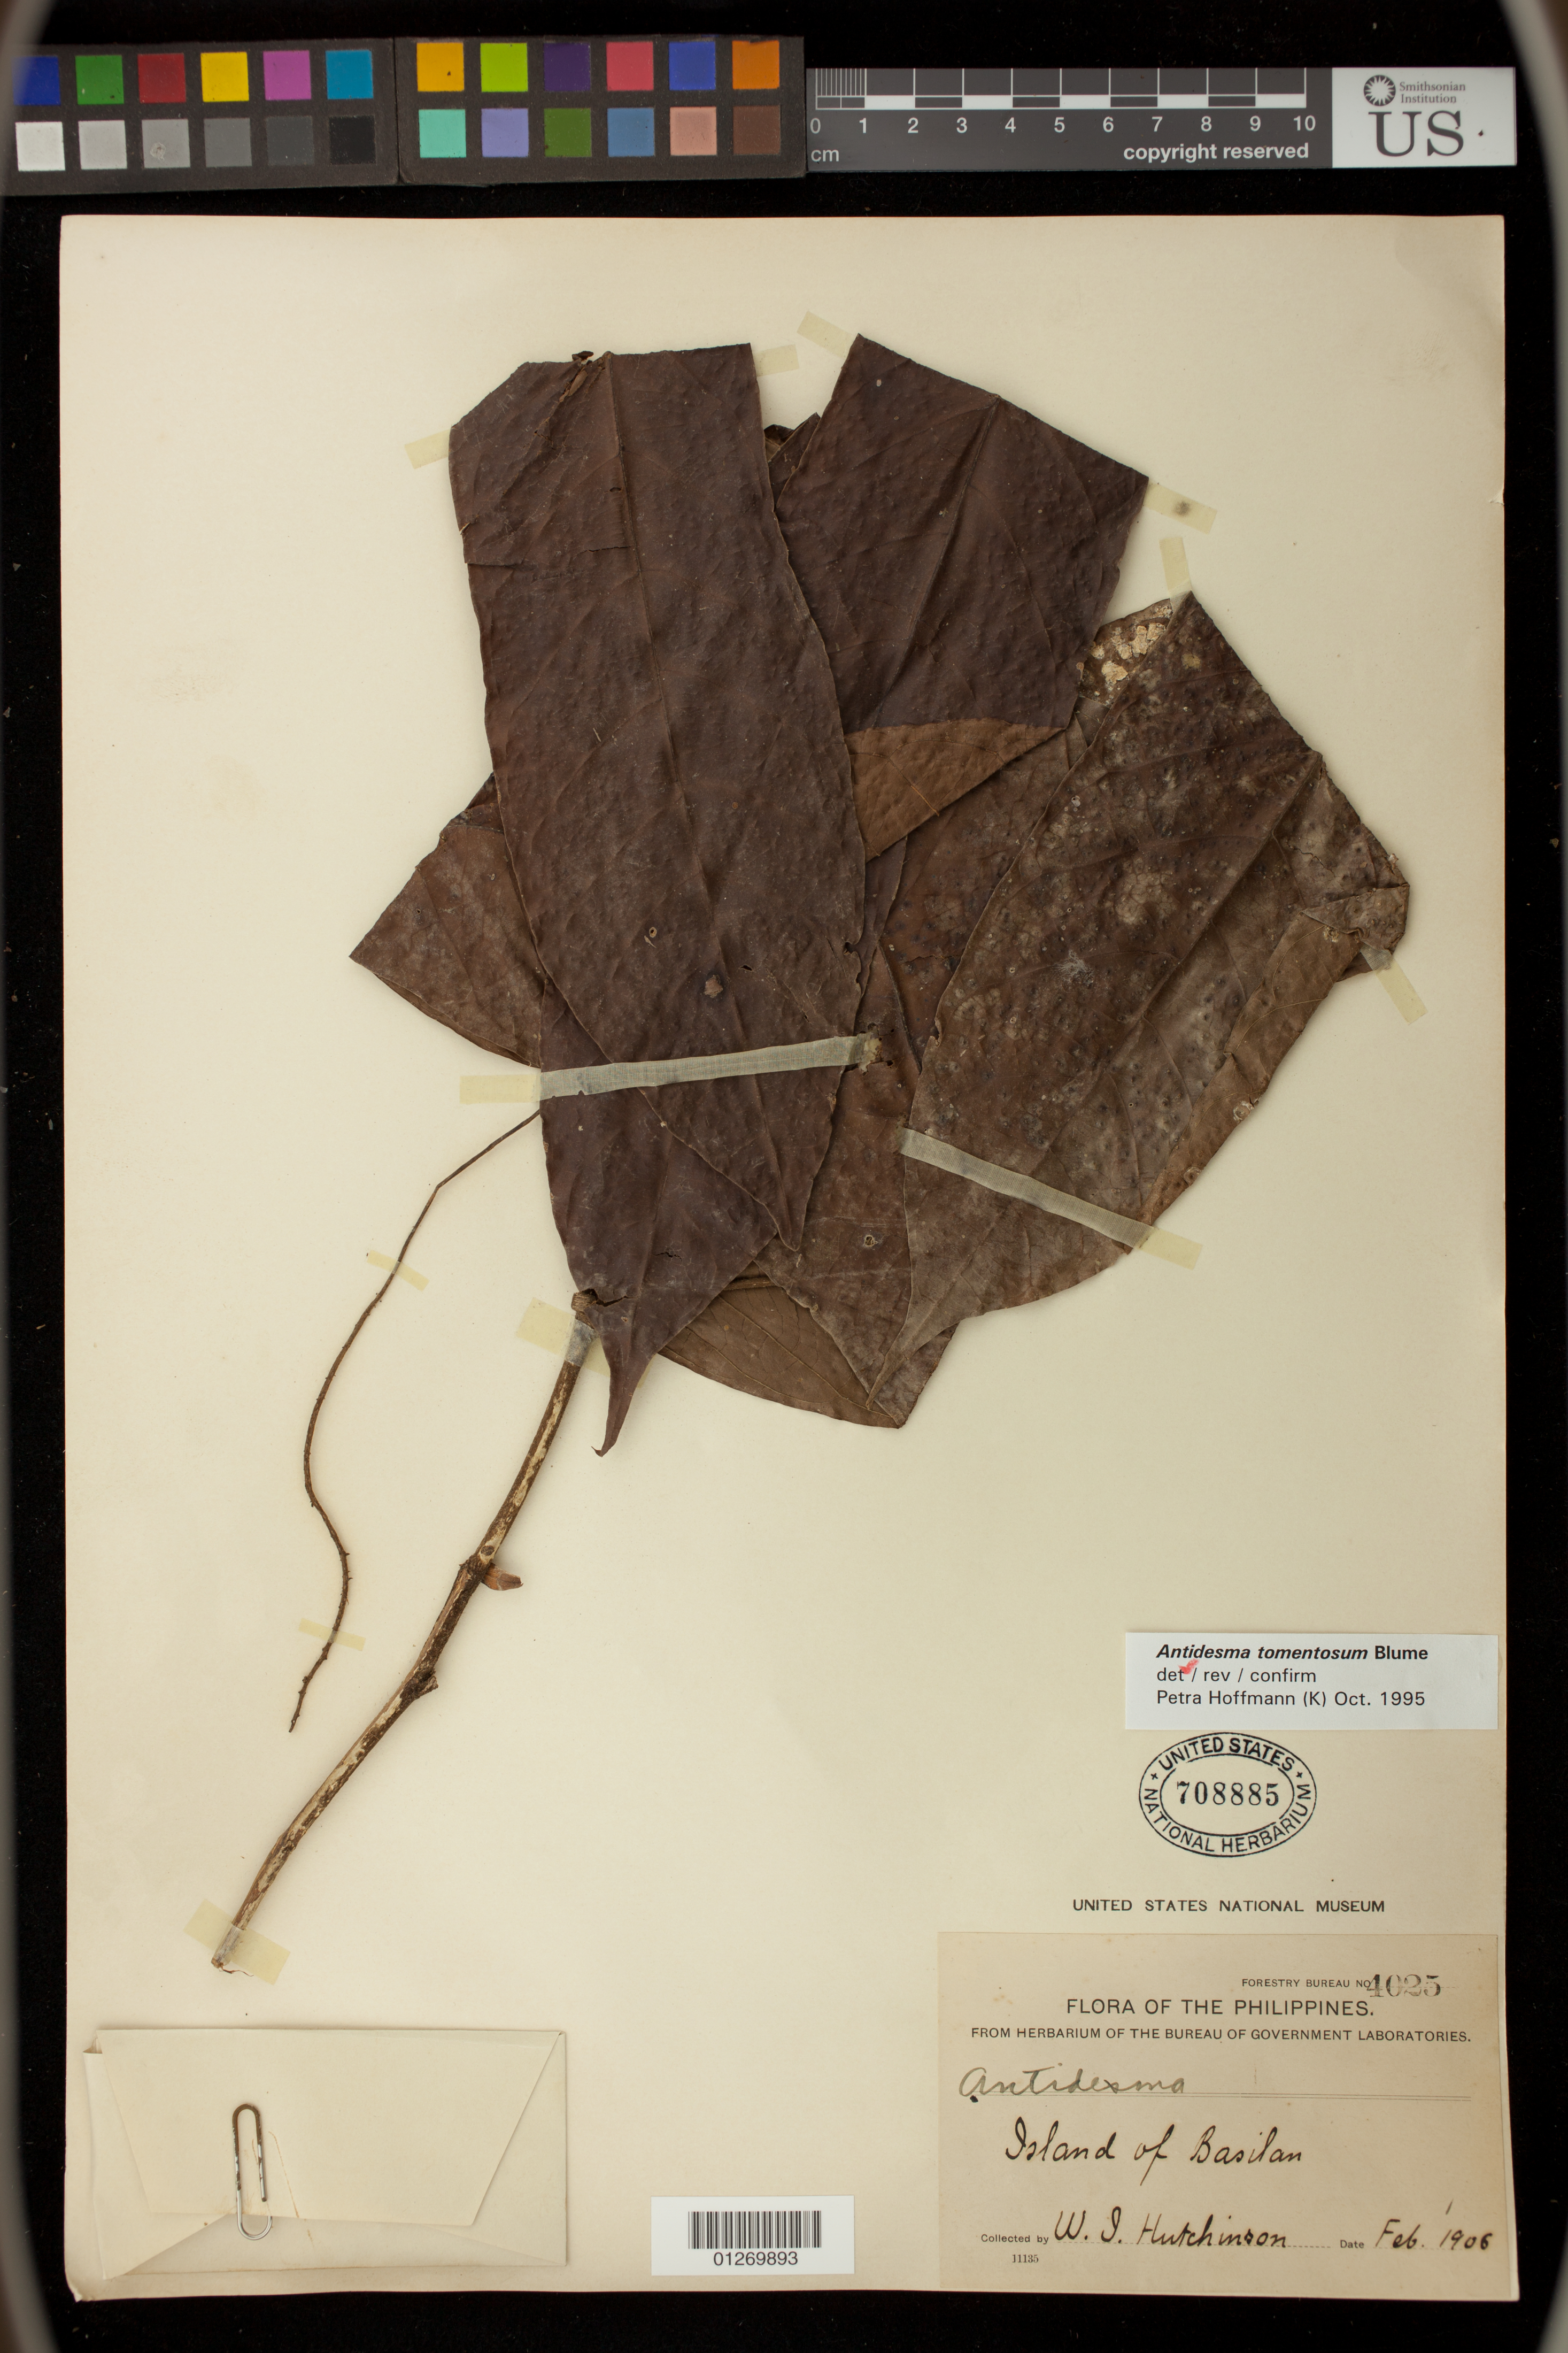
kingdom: Plantae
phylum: Tracheophyta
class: Magnoliopsida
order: Malpighiales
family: Phyllanthaceae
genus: Antidesma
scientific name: Antidesma tomentosum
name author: Blume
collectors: W. I. Hutchinson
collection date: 1906-02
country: Philippines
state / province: Muslim Mindanao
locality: Island of Basilan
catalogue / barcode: US 708885